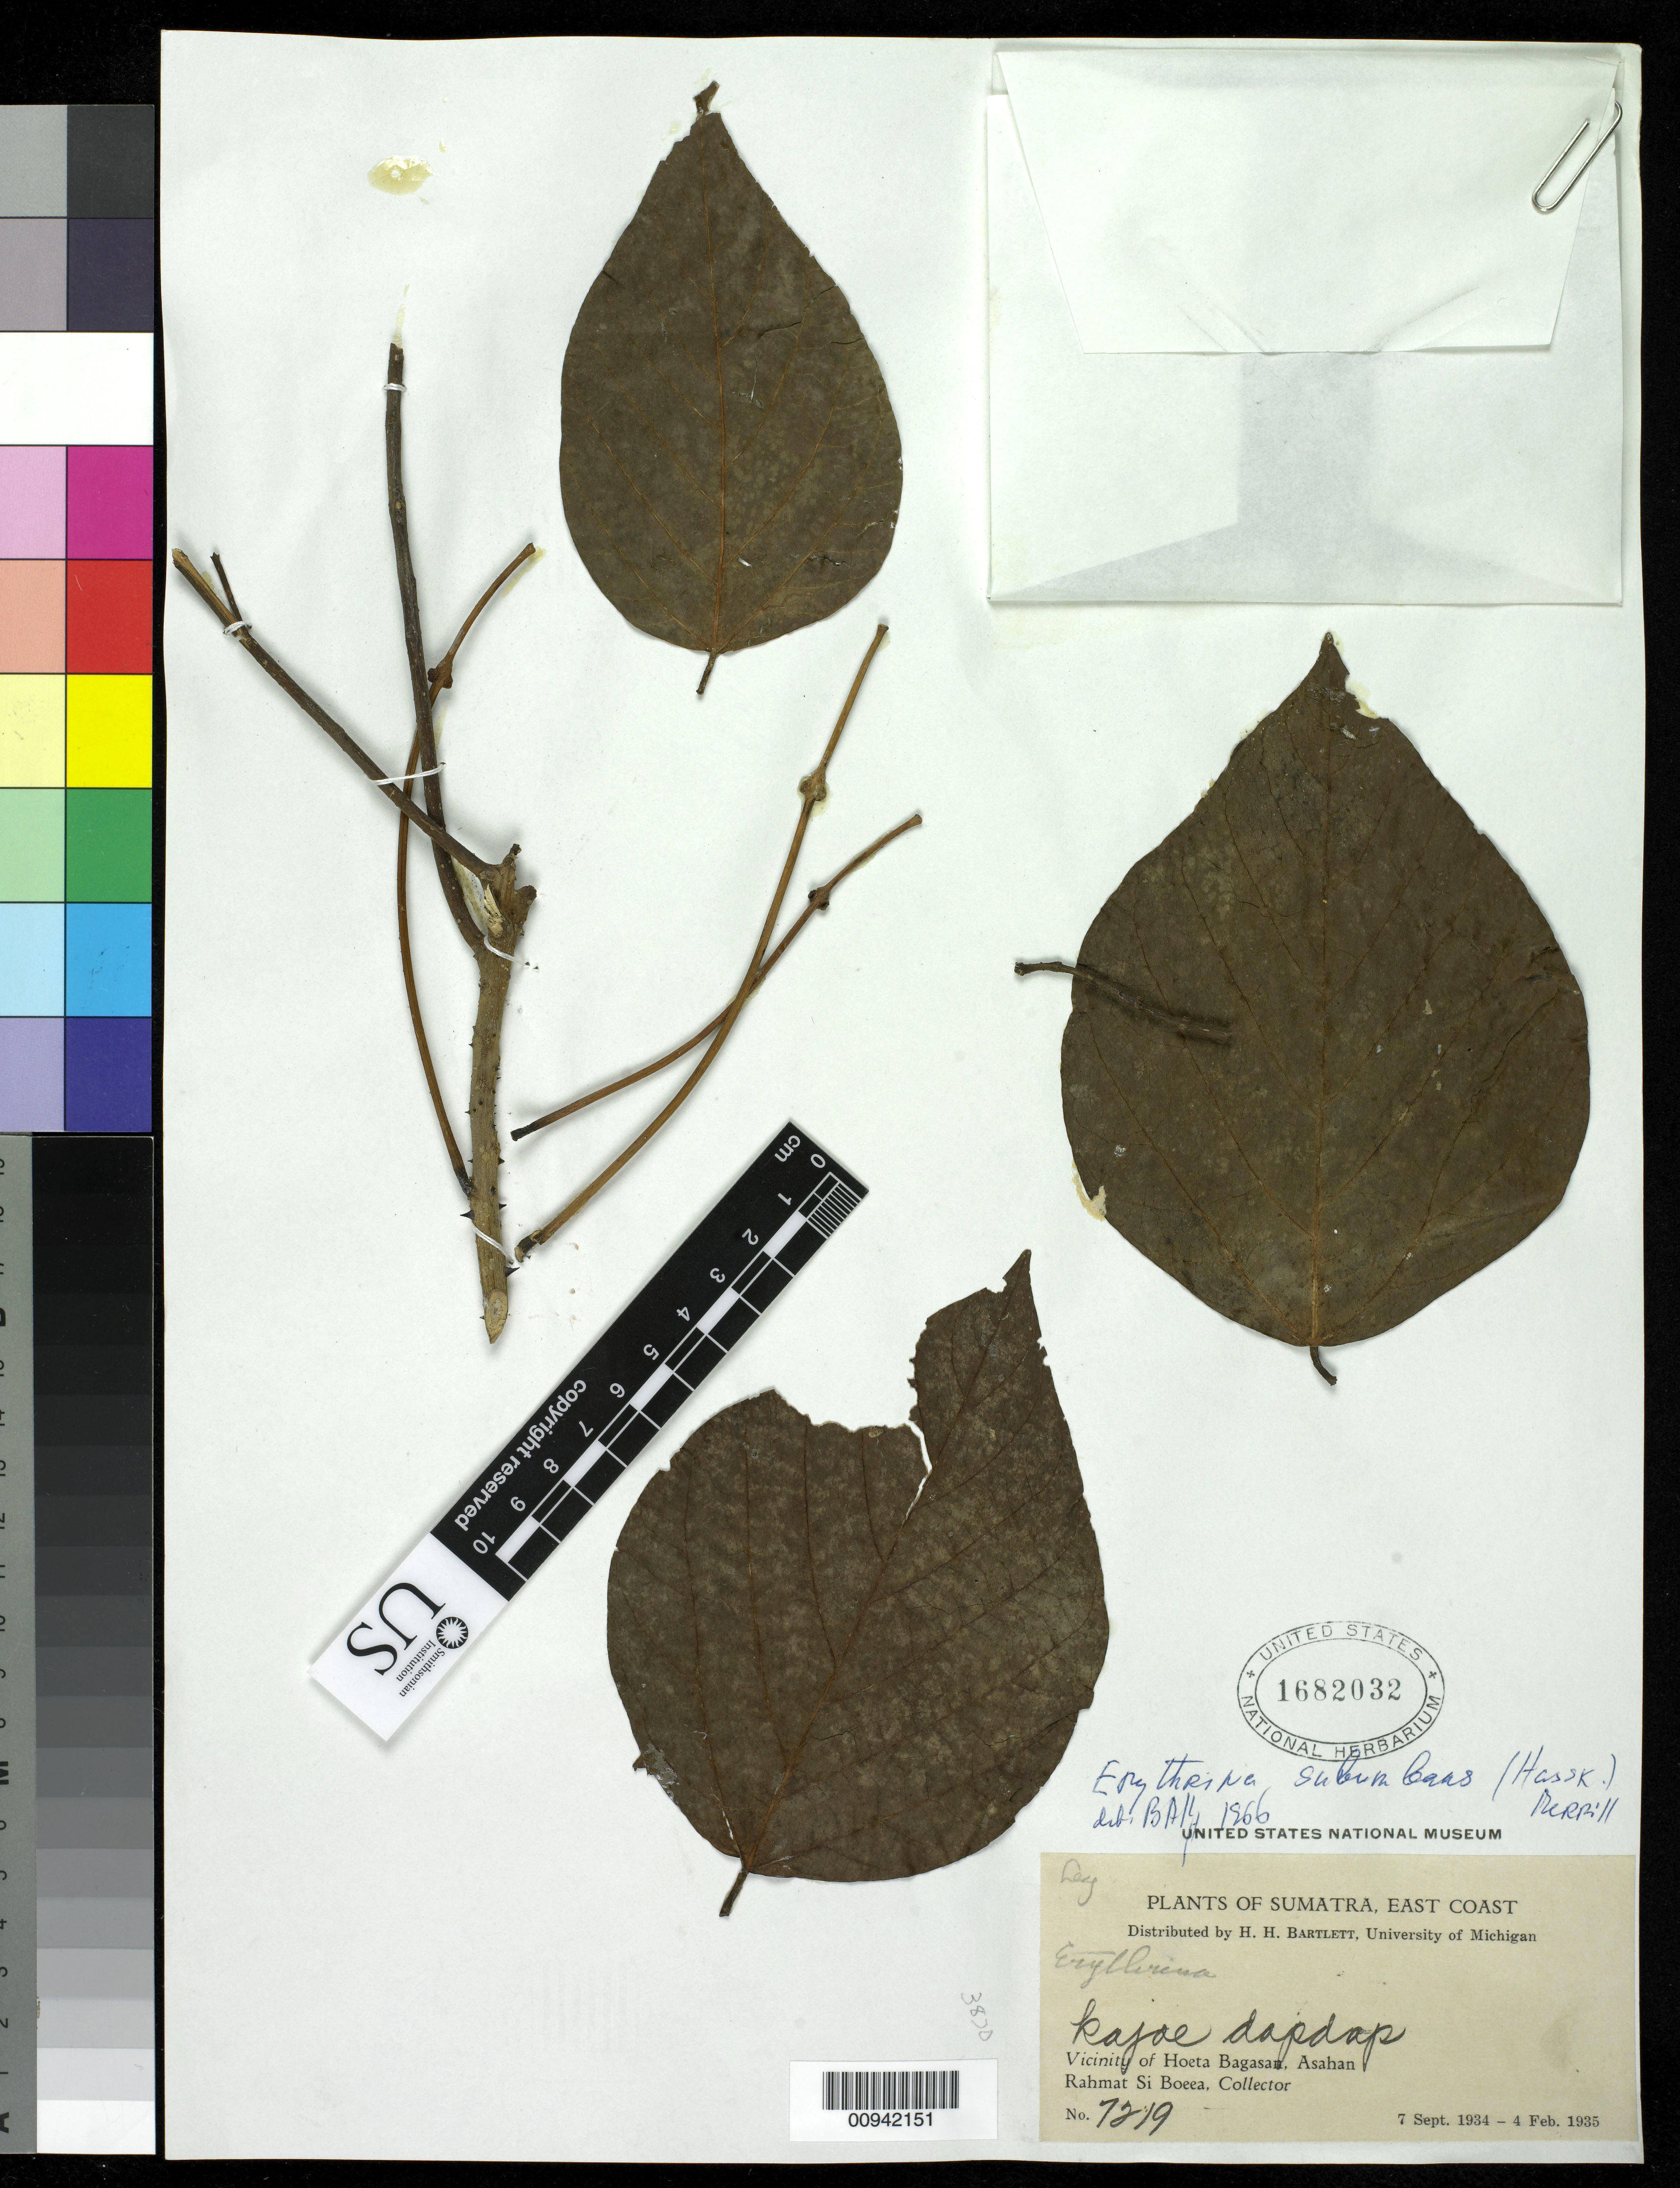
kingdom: Plantae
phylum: Tracheophyta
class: Magnoliopsida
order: Fabales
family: Fabaceae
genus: Erythrina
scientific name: Erythrina subumbrans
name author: (Hassk.) Merr.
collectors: Rahmat Si Boeea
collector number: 7219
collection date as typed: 07 Sep 1934 to 04 Feb 1935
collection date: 1934-09-07/1935-02-04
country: Indonesia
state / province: Sumatra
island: Sumatra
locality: vicinity of Hoeta Bagasan, Asahan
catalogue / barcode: US 1682032